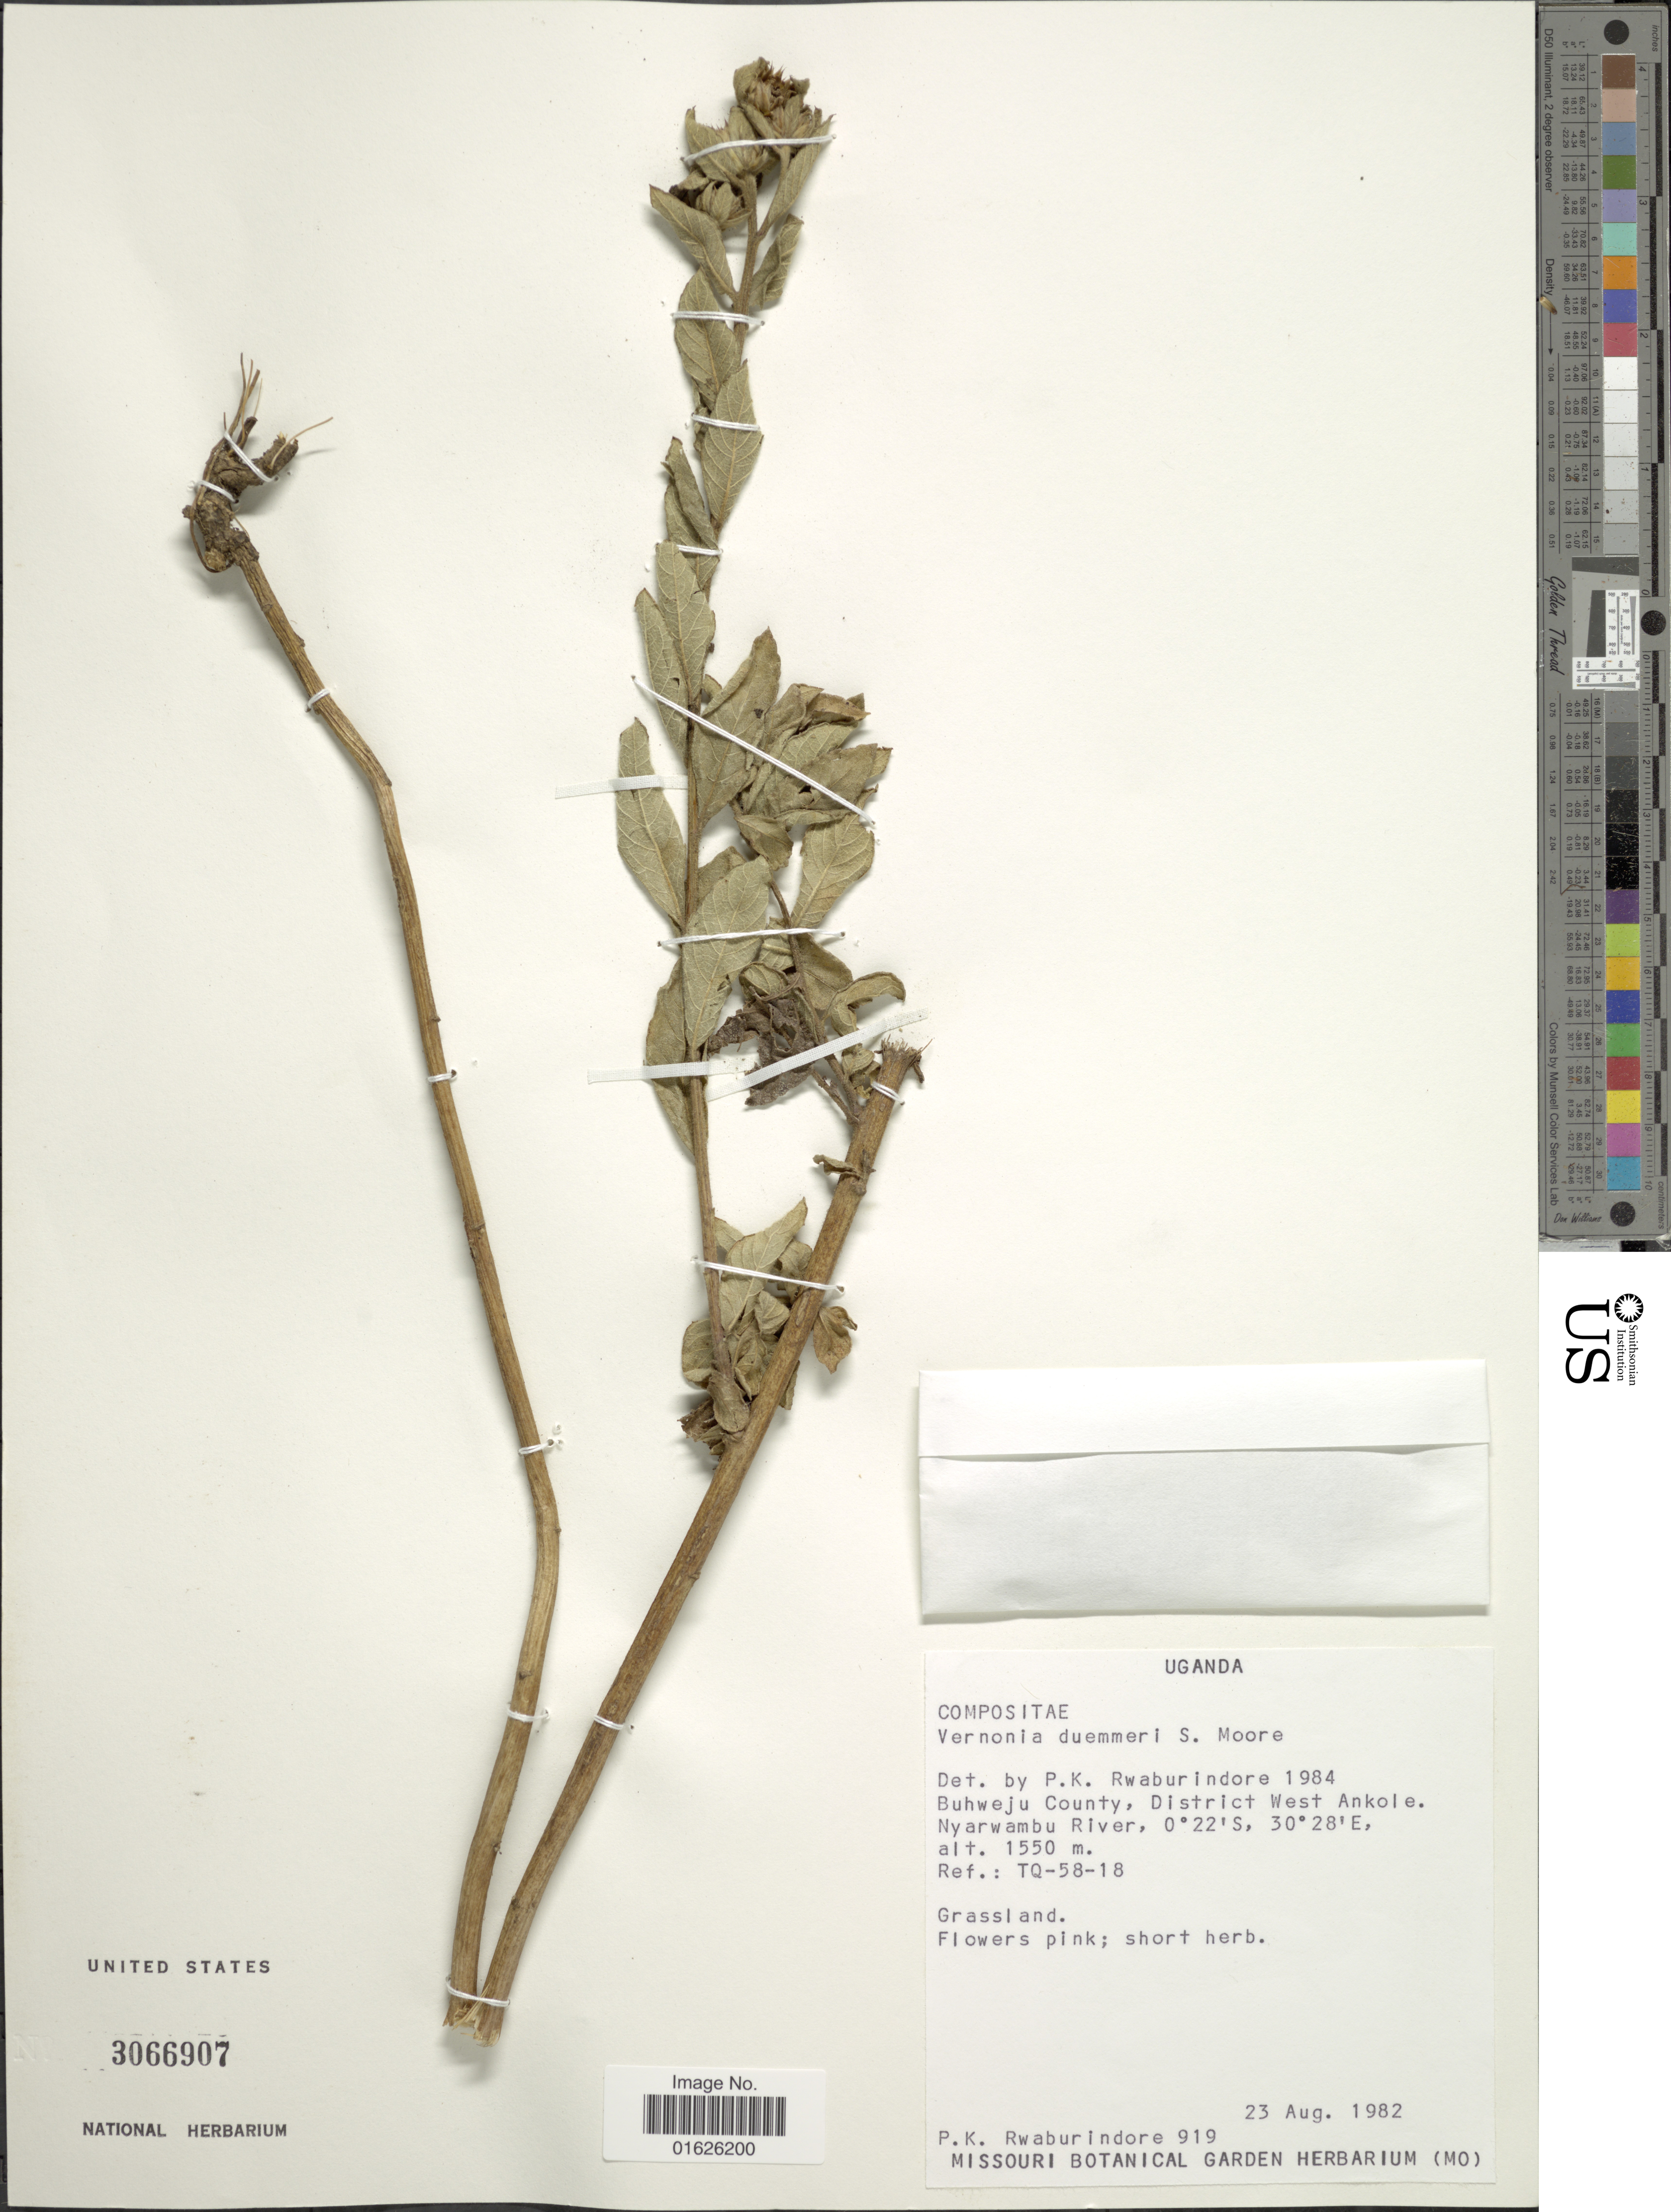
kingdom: Plantae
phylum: Tracheophyta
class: Magnoliopsida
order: Asterales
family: Asteraceae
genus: Nothovernonia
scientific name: Nothovernonia amblyolepis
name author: (Baker) H. Rob. & V.A. Funk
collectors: P. Rwaburindore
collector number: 919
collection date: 1982-08-23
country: Uganda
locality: Buhweja County, District west Ankole, Nyarawambu river.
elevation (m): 1550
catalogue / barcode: US 366907